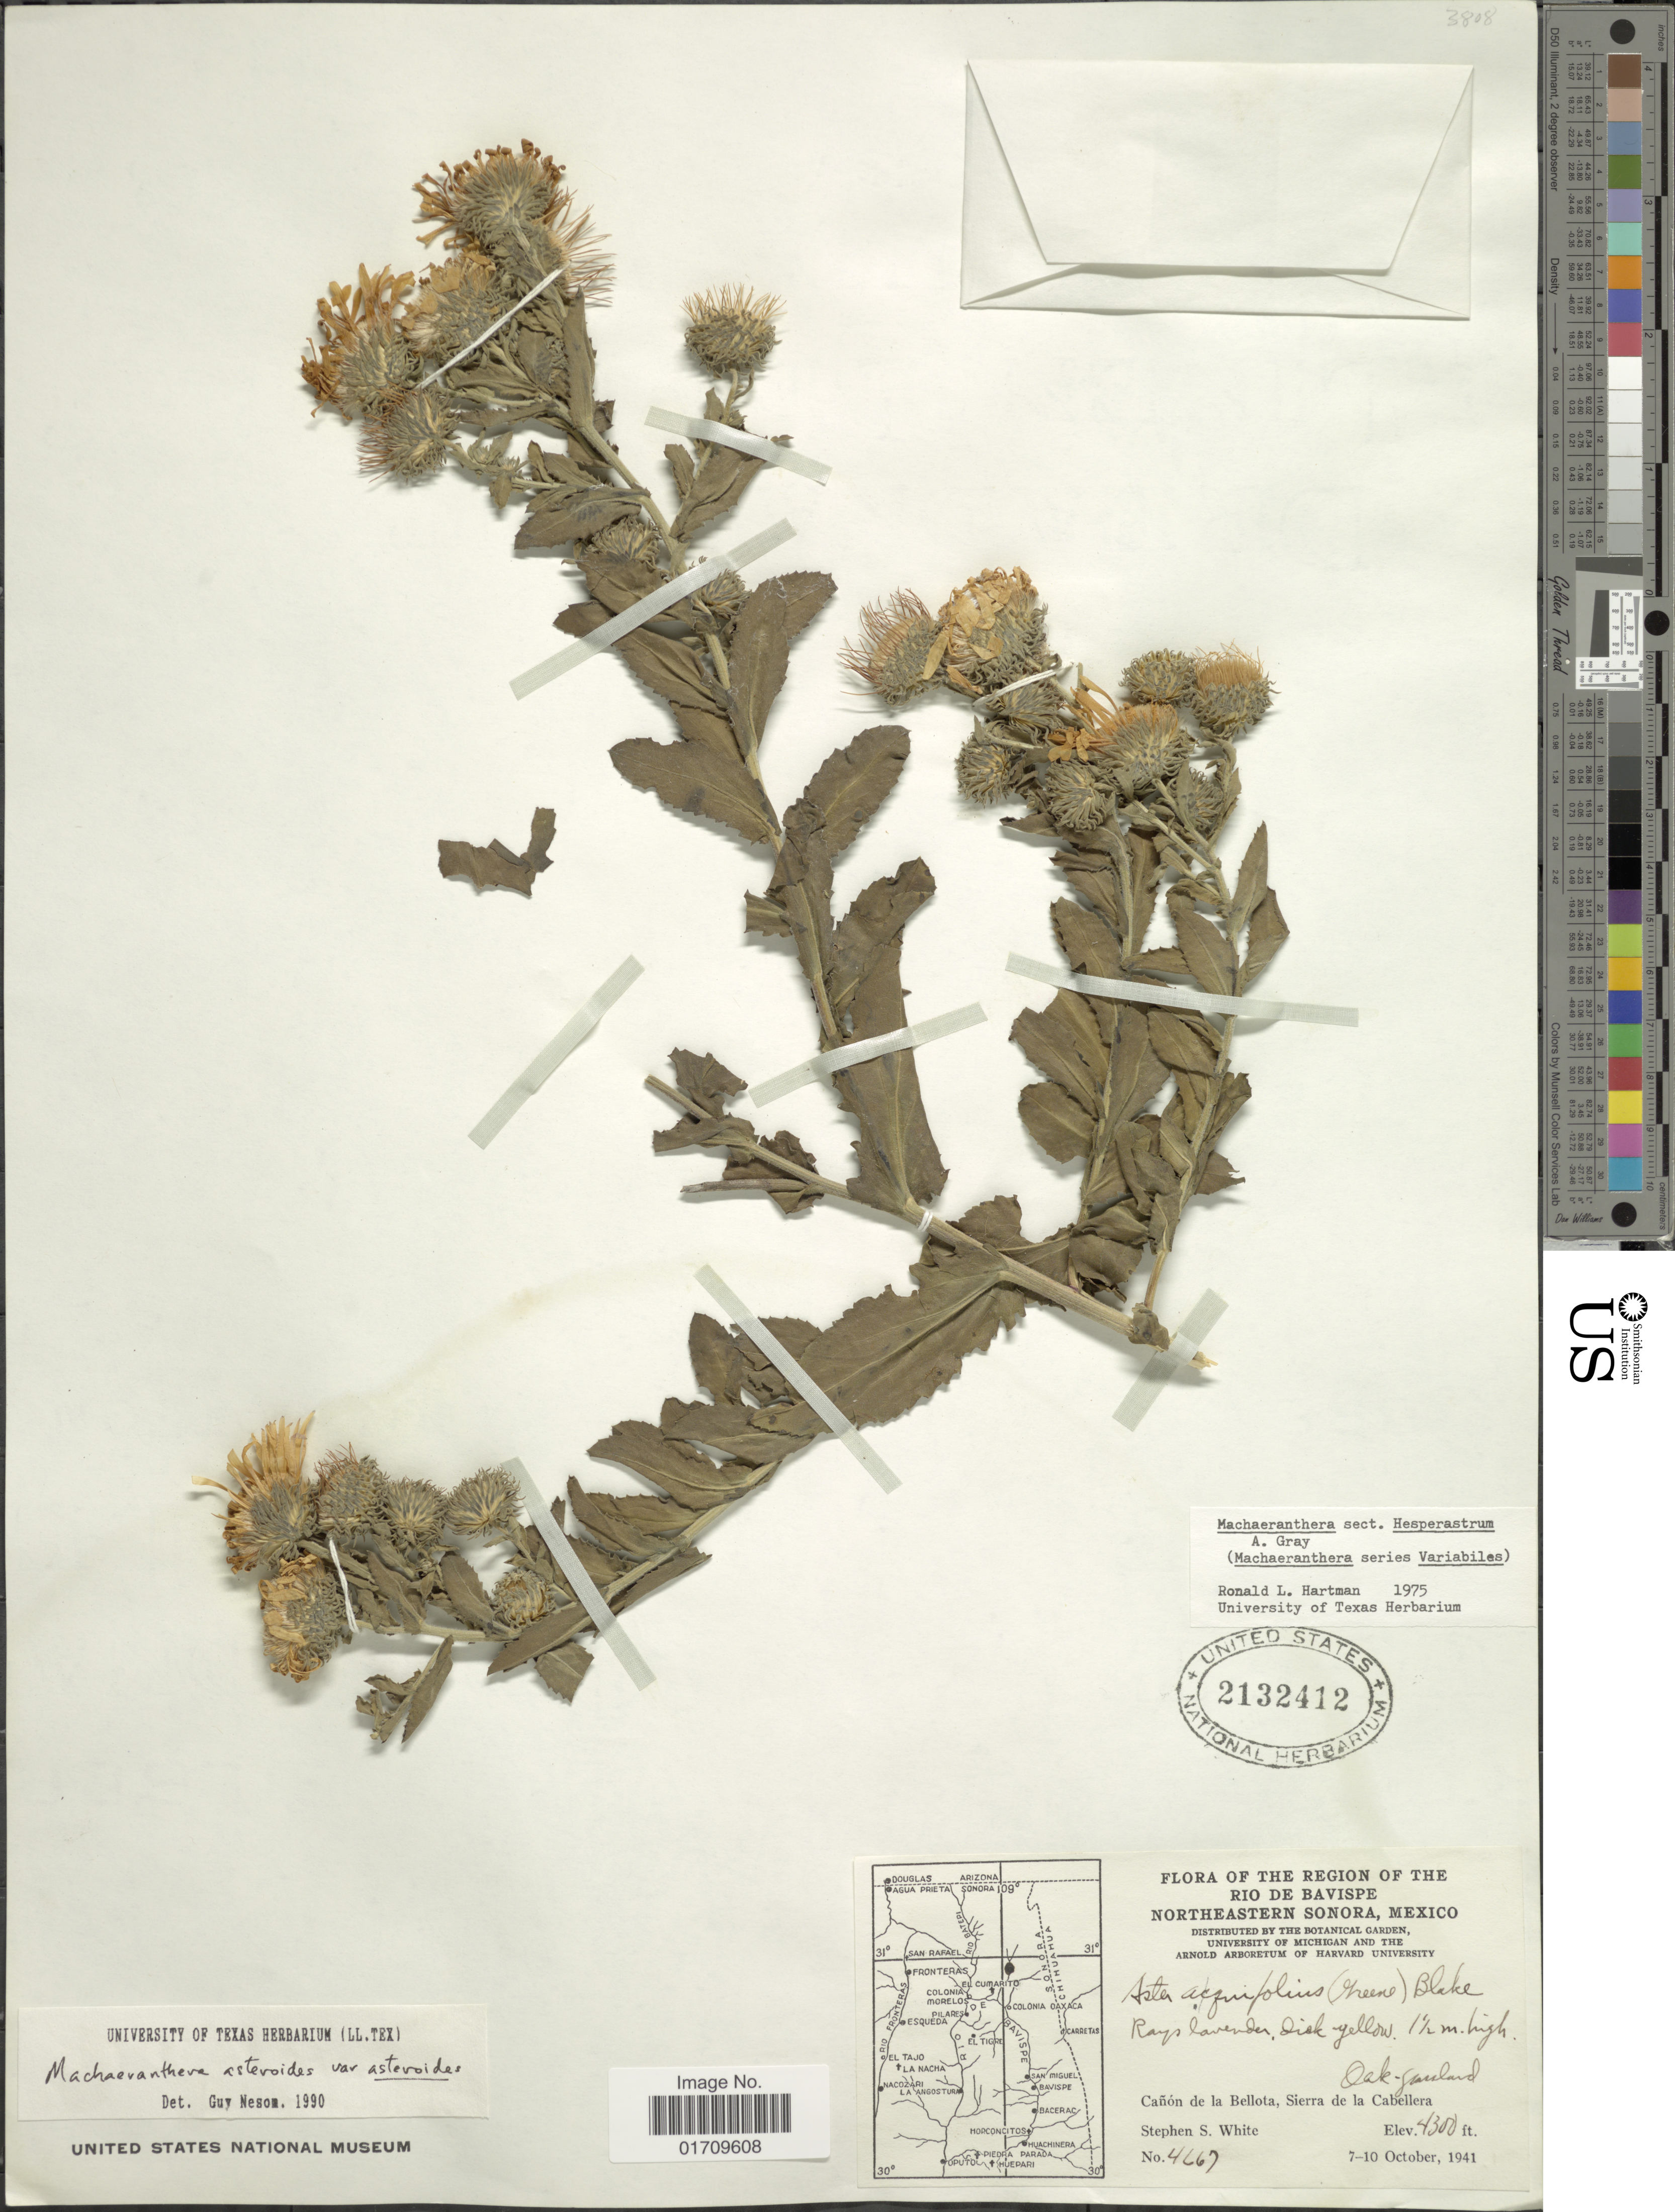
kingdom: Plantae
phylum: Tracheophyta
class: Magnoliopsida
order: Asterales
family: Asteraceae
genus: Machaeranthera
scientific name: Machaeranthera asteroides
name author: (Torr.) Greene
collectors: S. S. White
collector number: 4667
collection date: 1941-10-07/1941-10-10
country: Mexico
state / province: Sonora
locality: Region of the Rio de Bavispe, Northeastern Sonora, Canon de la Bellota, Sierra de la Cabellera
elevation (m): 1311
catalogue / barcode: US 2132412